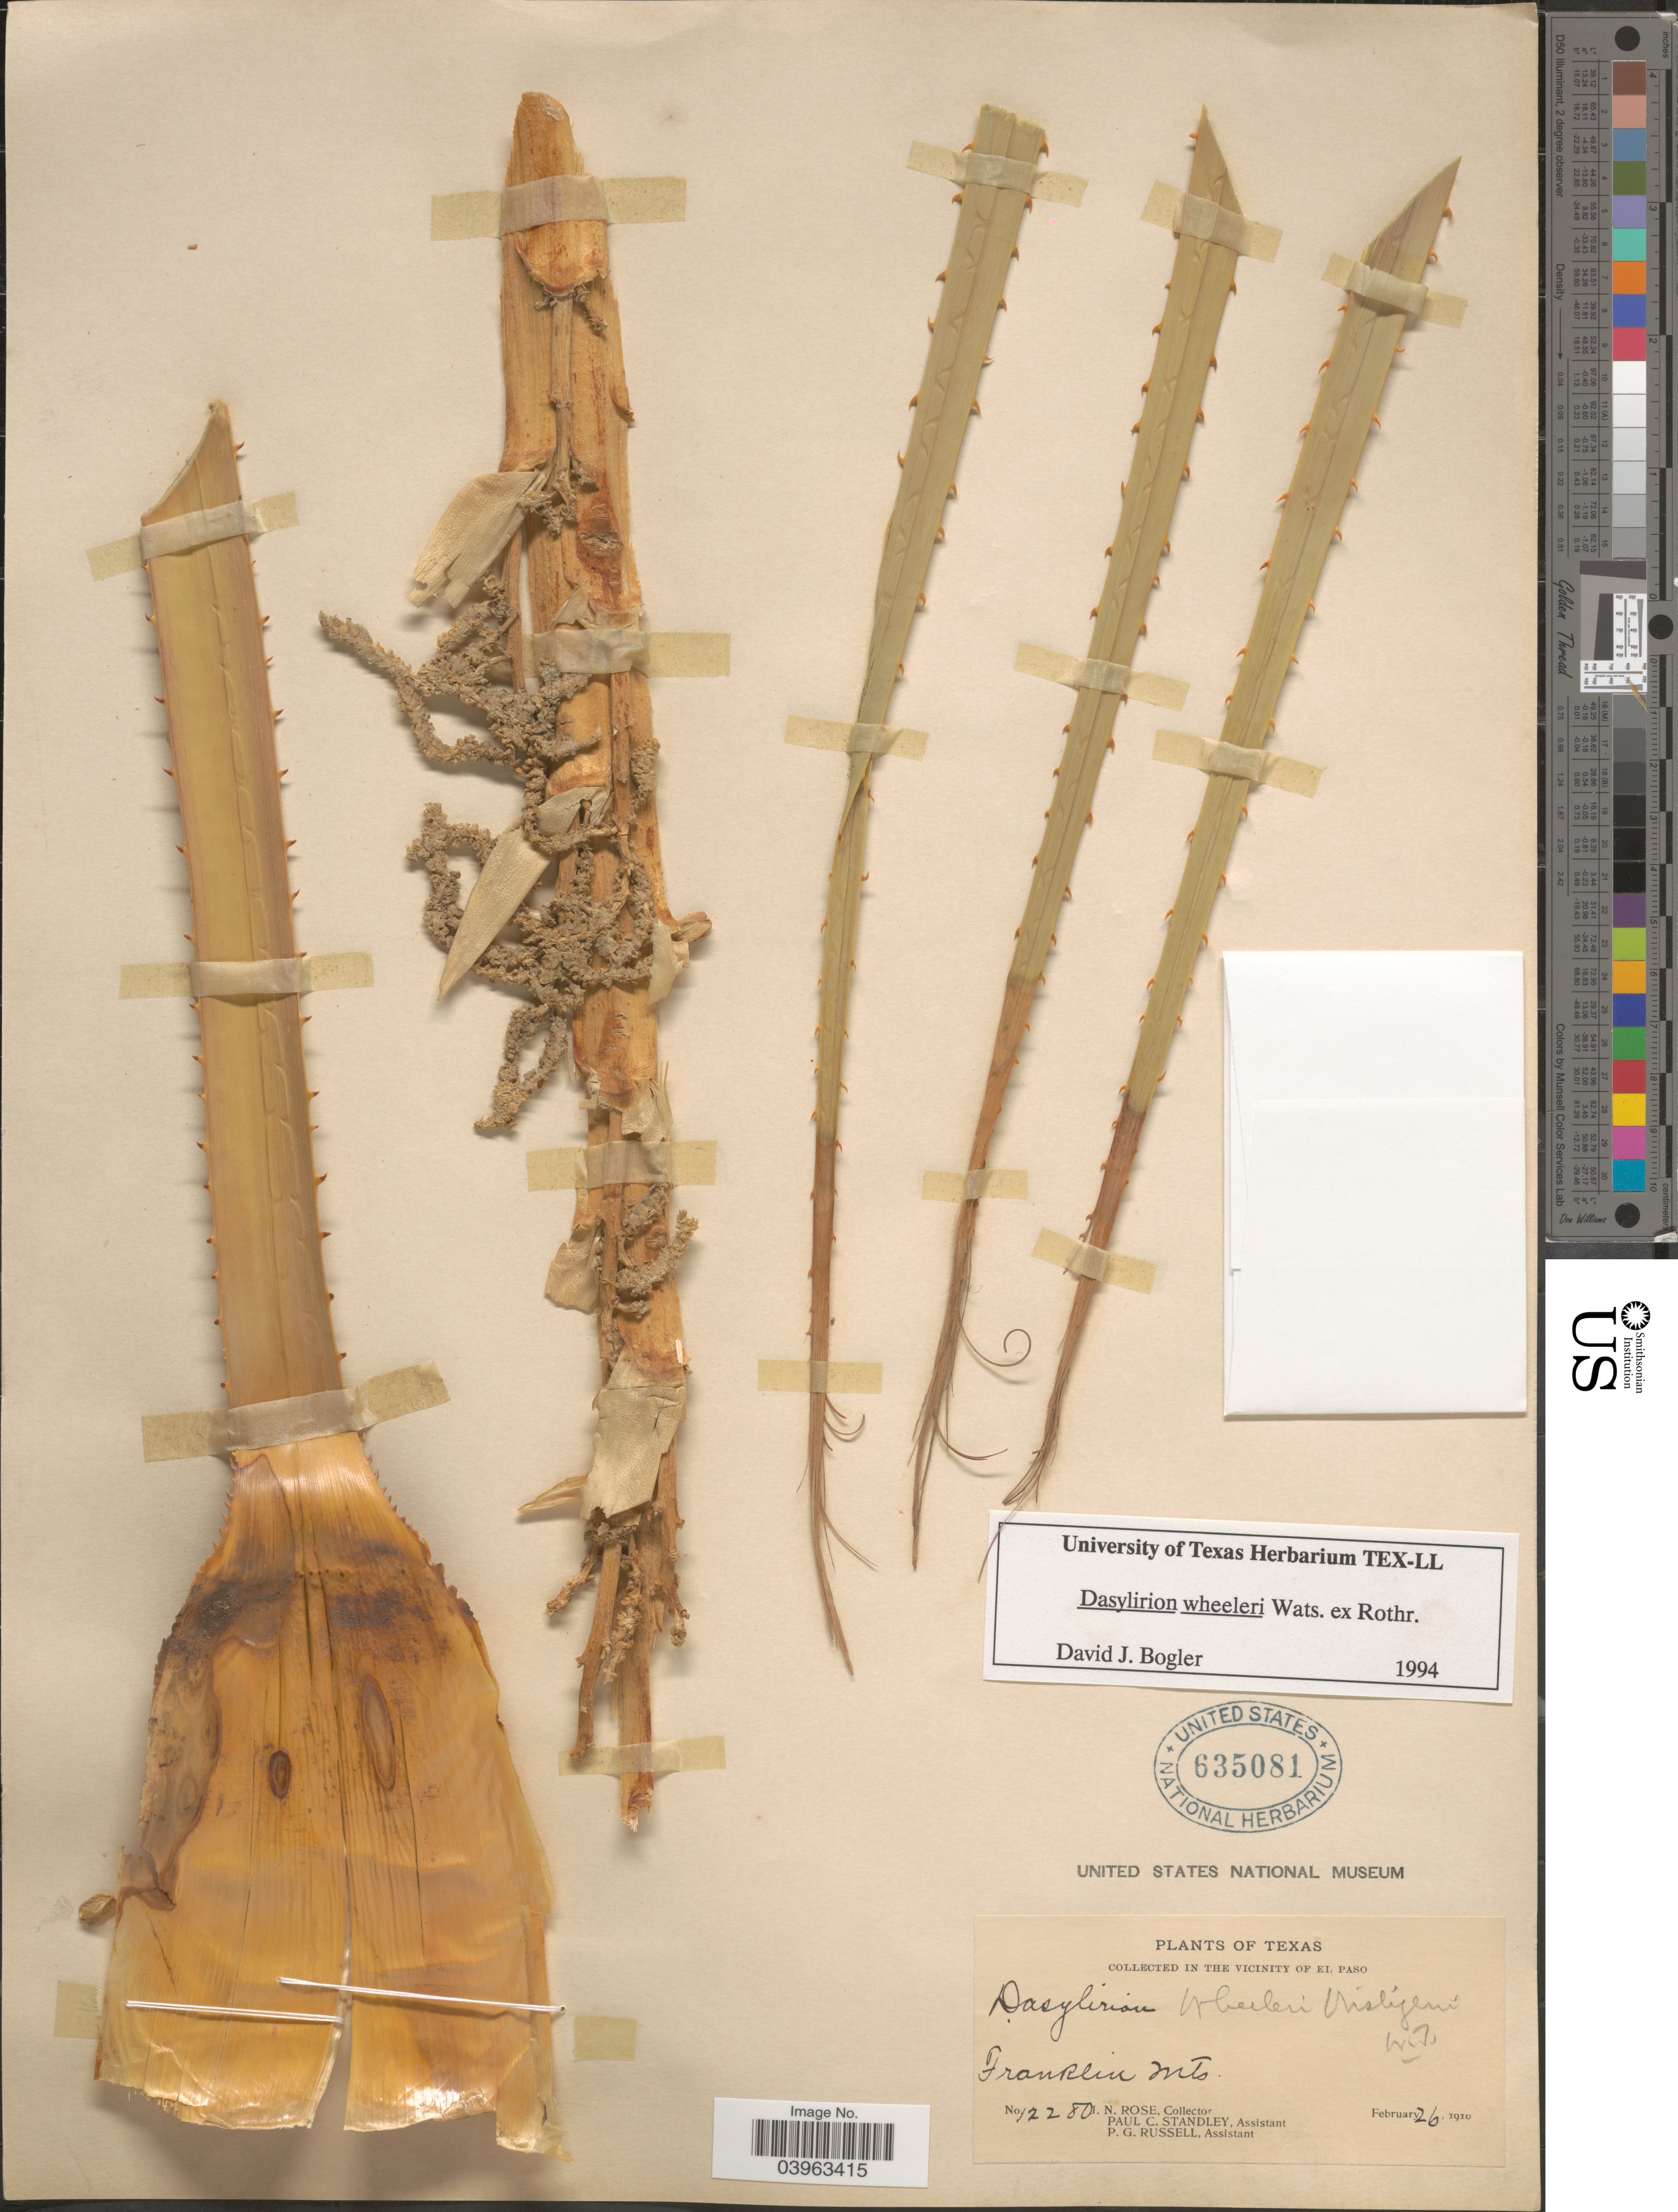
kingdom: Plantae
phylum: Tracheophyta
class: Liliopsida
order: Asparagales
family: Asparagaceae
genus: Dasylirion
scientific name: Dasylirion wheeleri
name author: S. Watson ex Rothr.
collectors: J. N. Rose, P. C. Standley & P. G. Russell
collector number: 12280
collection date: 1910-02-26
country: United States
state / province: Texas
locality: In the vicinity of El Paso. Franklin Mts.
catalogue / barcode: US 635081